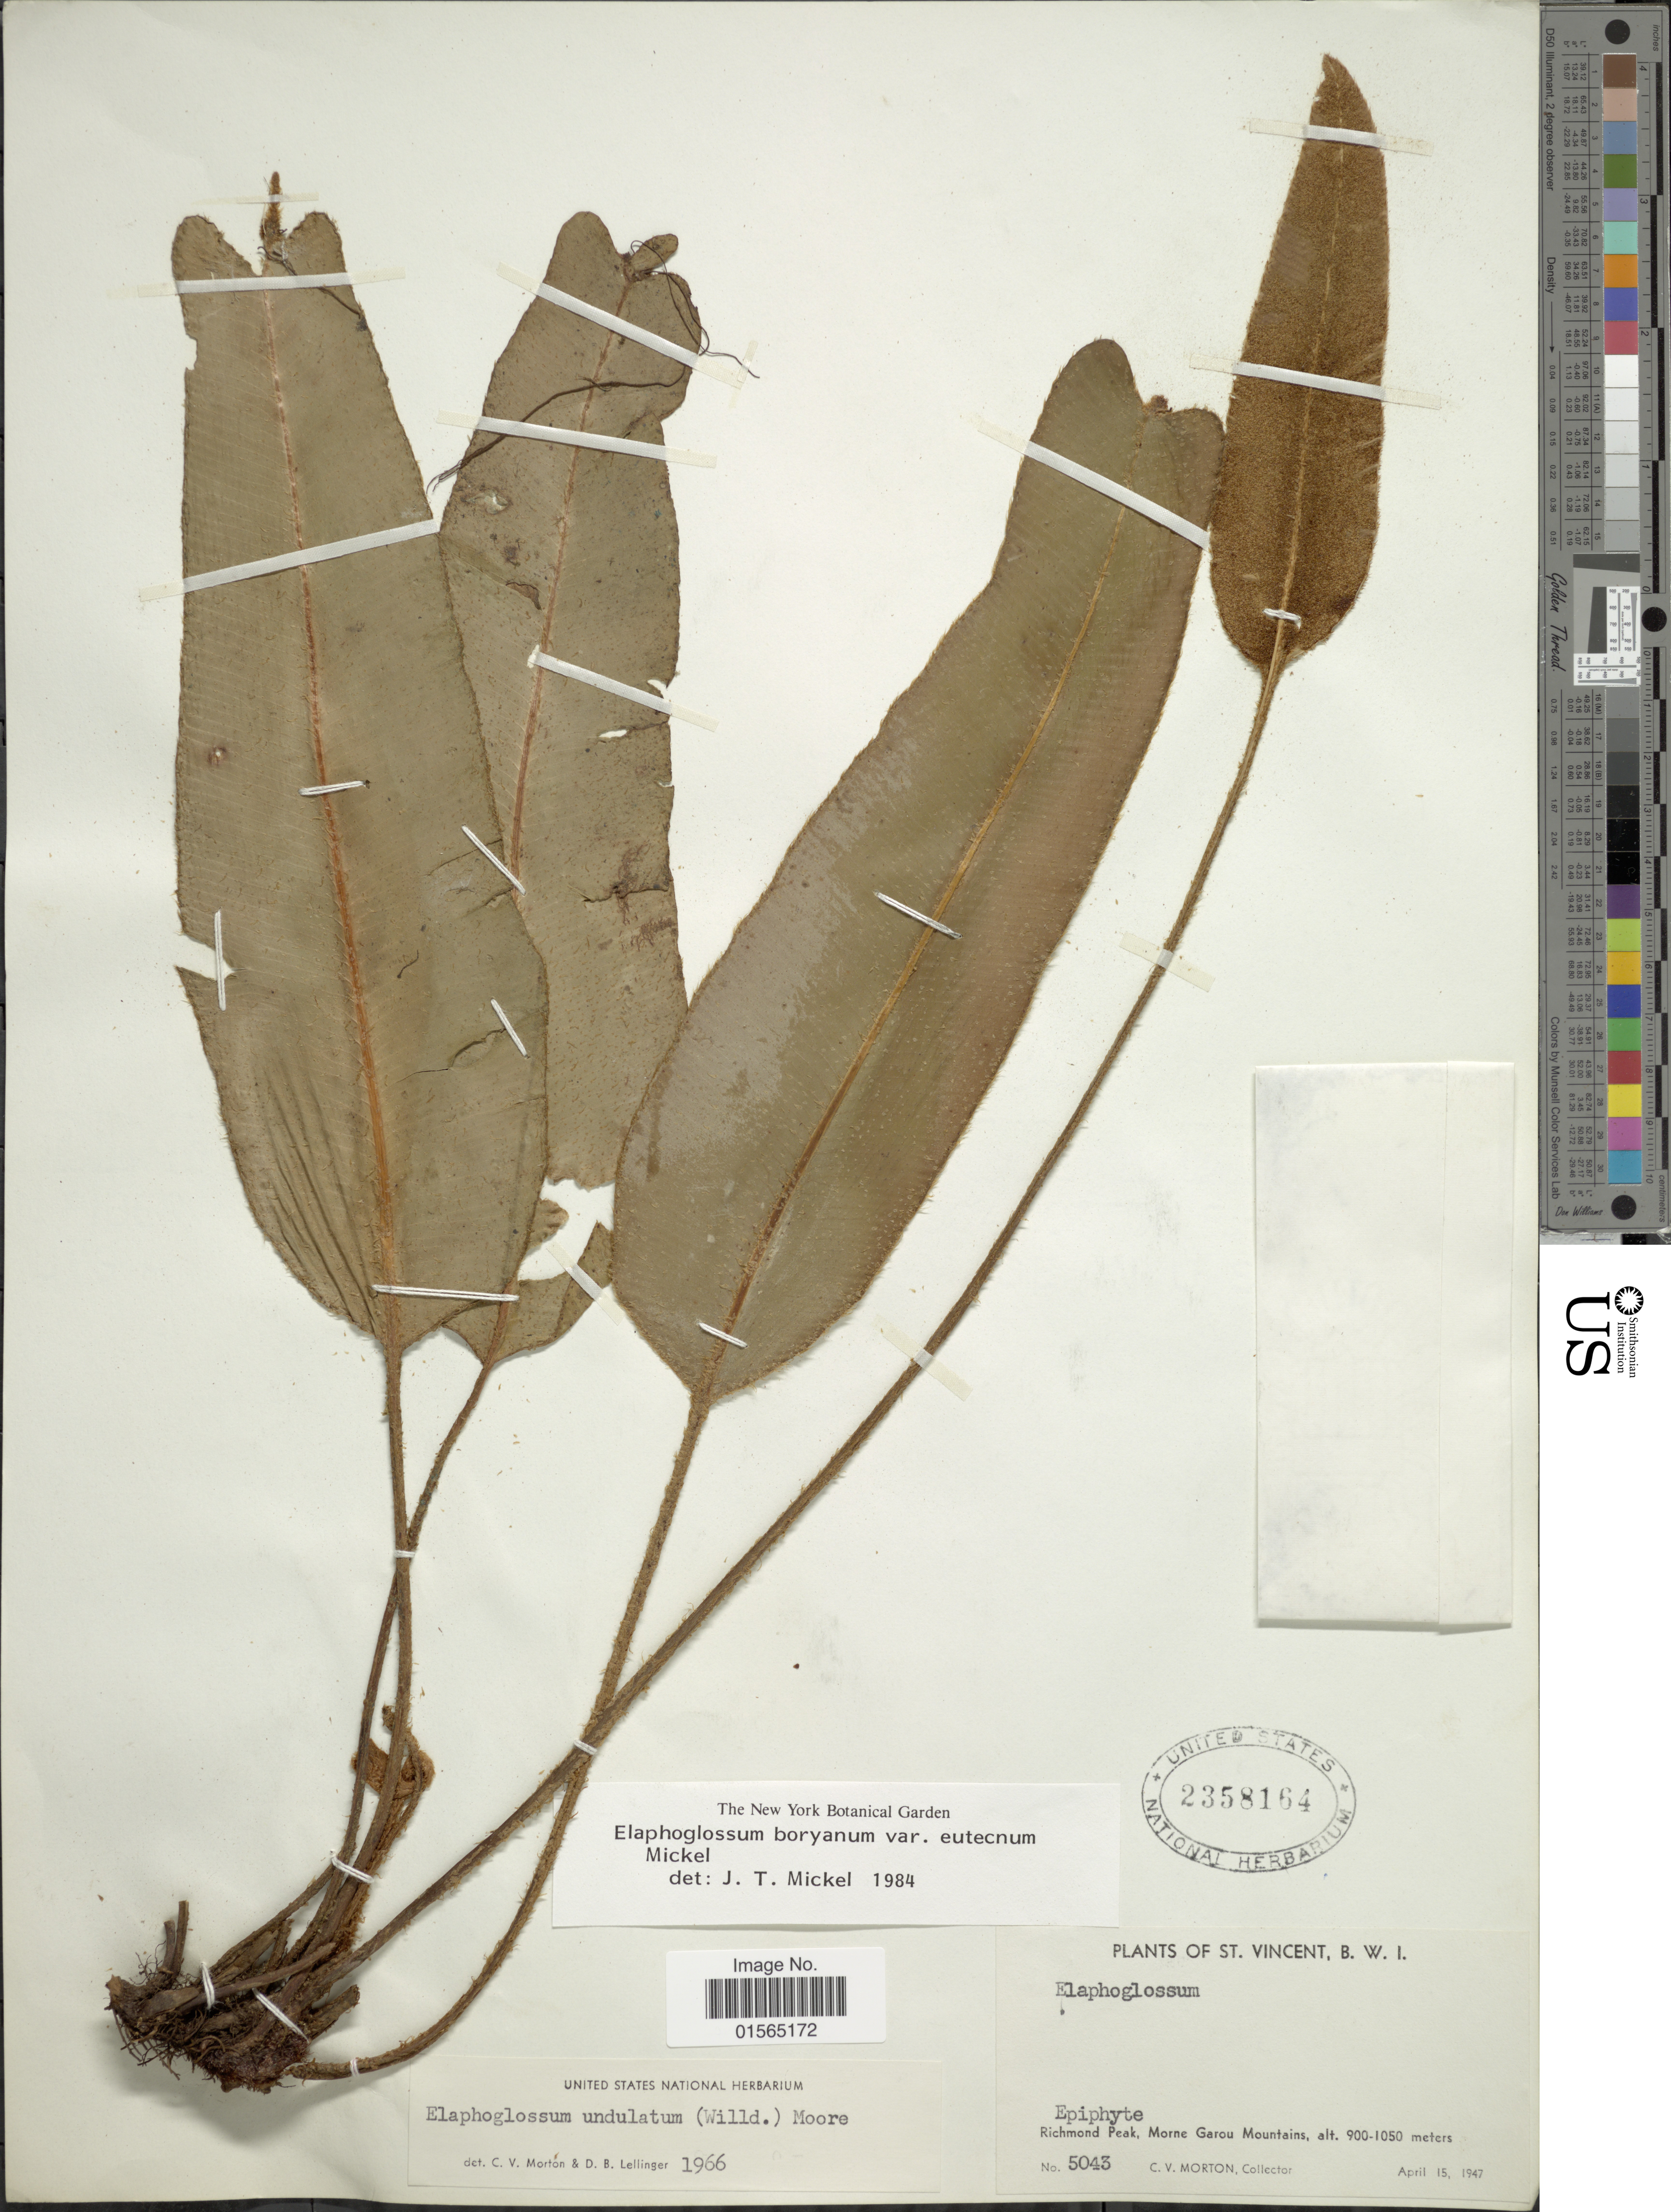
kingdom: Plantae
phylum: Tracheophyta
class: Polypodiopsida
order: Polypodiales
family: Dryopteridaceae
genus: Elaphoglossum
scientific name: Elaphoglossum boryanum var. eutecnum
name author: Mickel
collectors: C. V. Morton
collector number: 5043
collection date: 1947-04-15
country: St. Vincent - Grenadines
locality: St. Vincent, B. W. I, Richmond Peak, Morne Garou Mountains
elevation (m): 900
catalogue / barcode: US 2358164